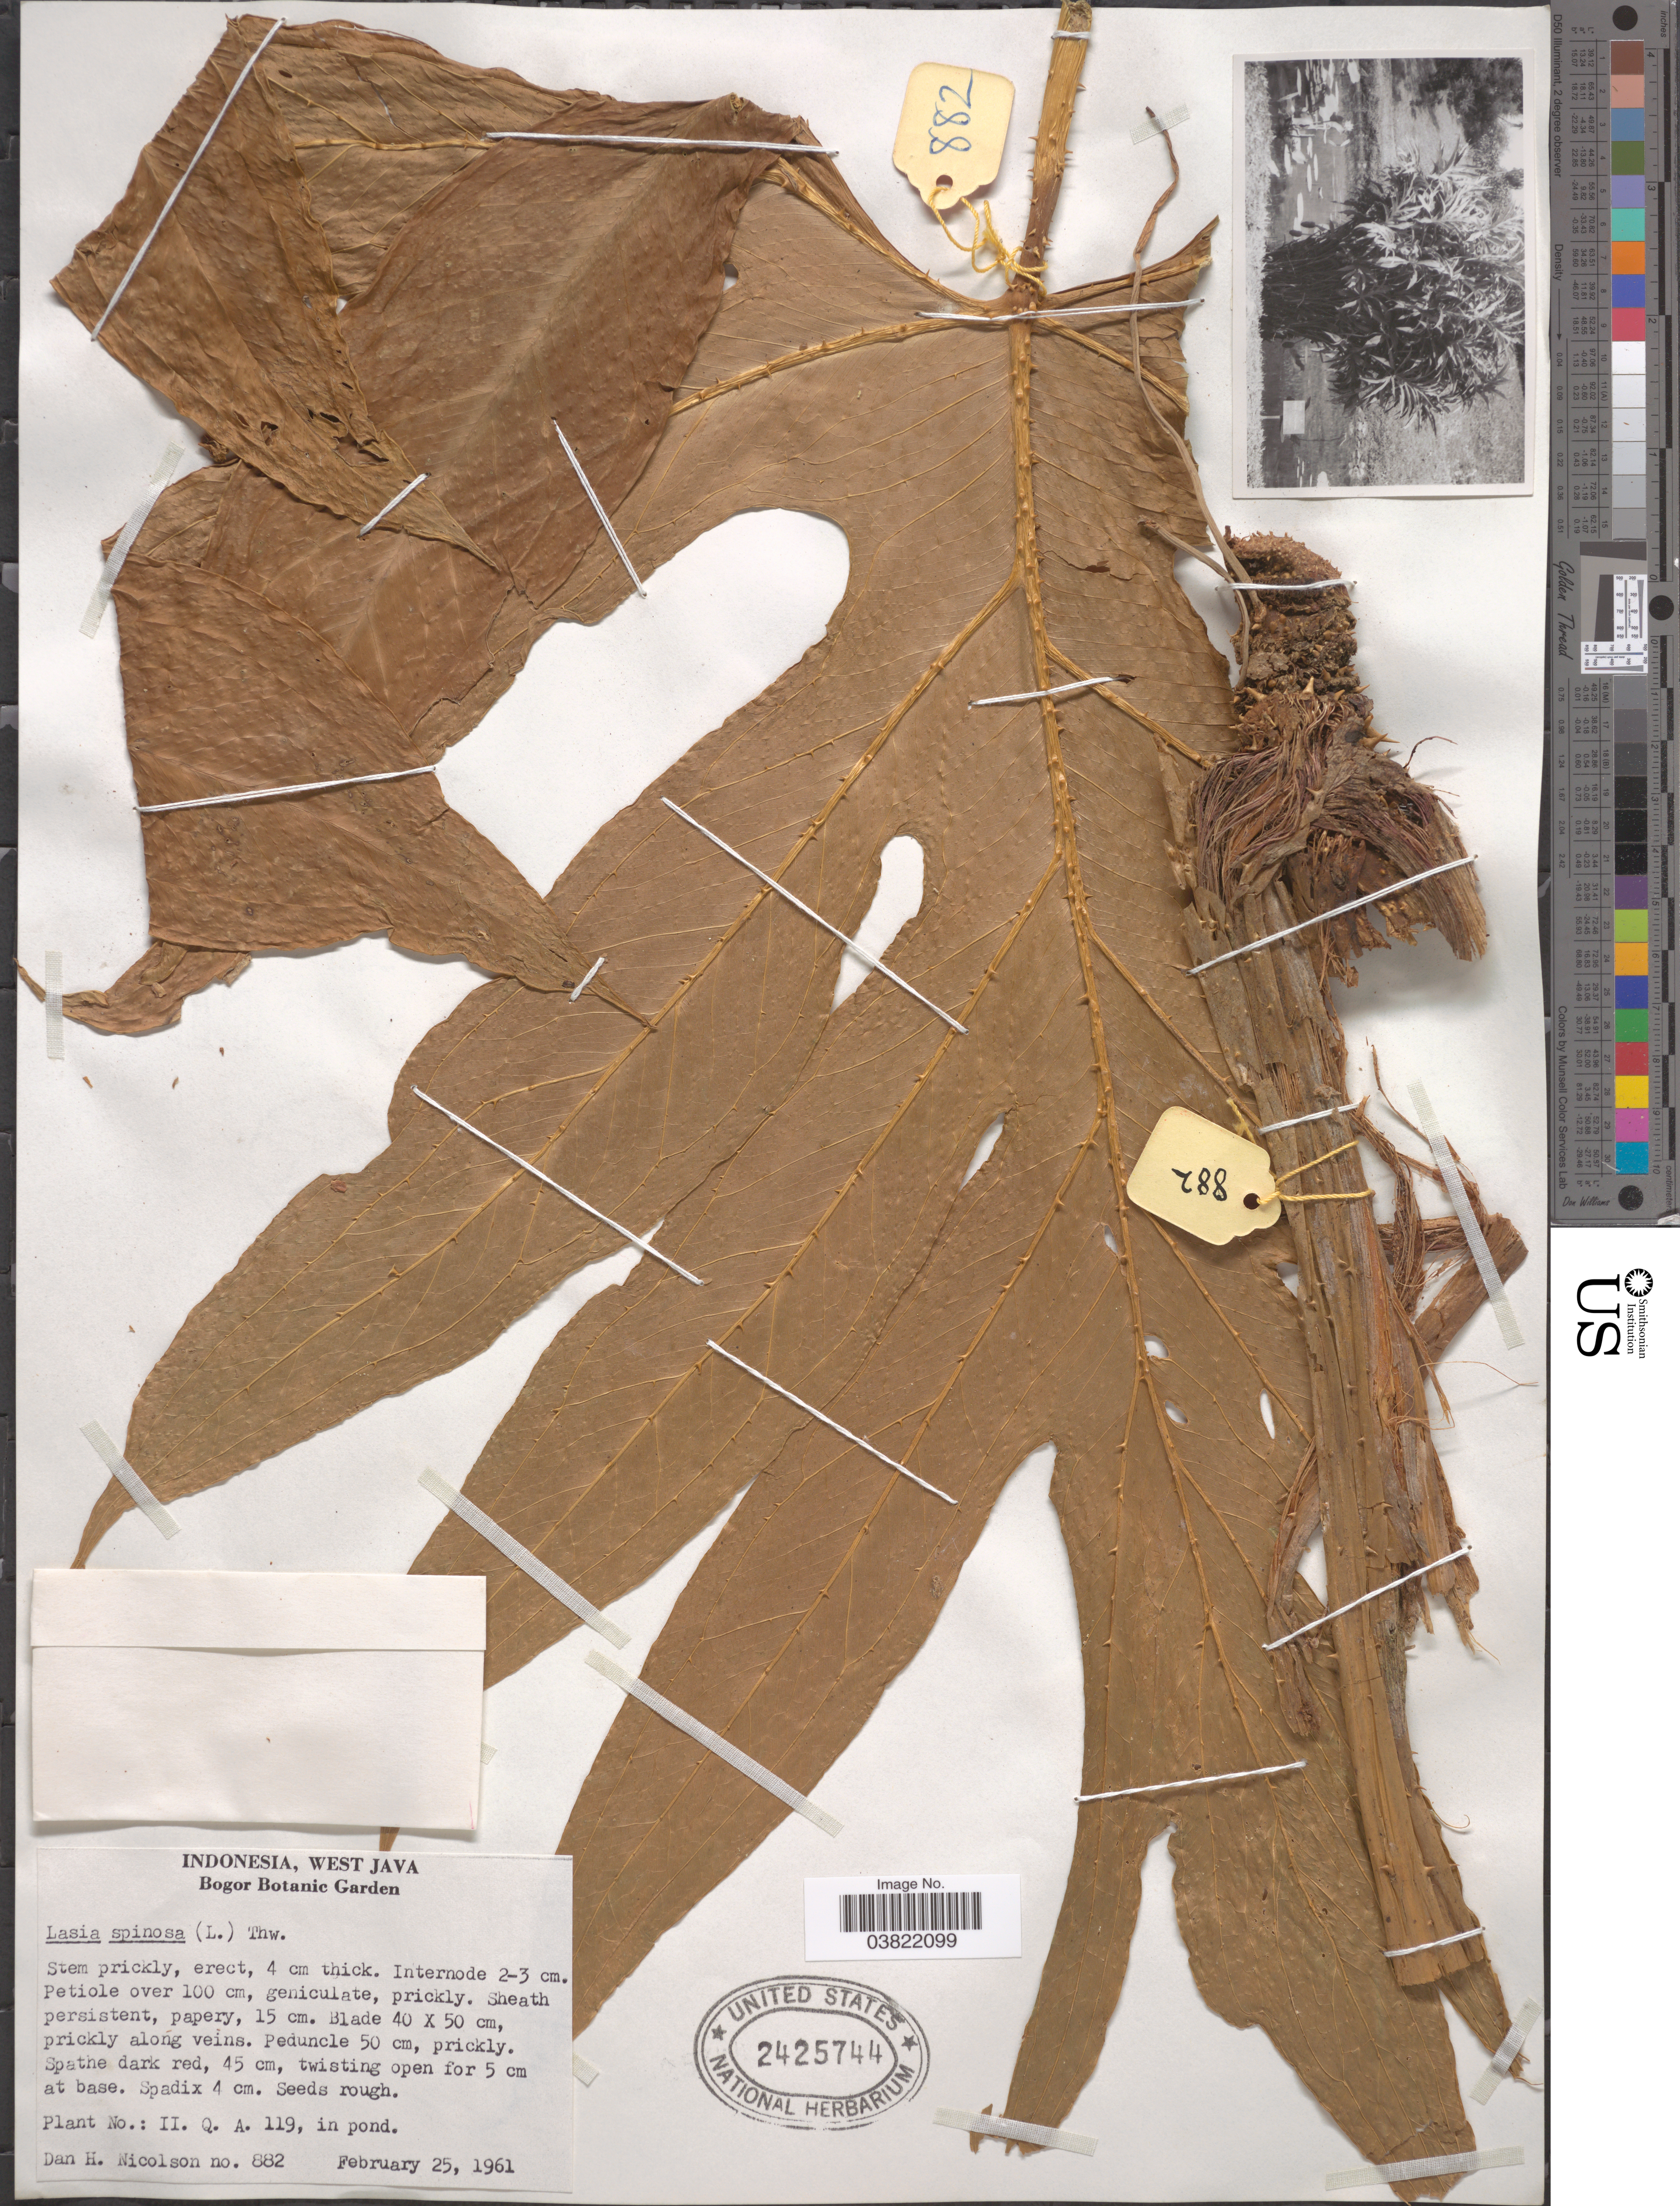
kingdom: Plantae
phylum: Tracheophyta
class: Liliopsida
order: Alismatales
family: Araceae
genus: Lasia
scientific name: Lasia spinosa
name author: (L.) Thwaites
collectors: D. H. Nicolson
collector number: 882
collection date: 1961-02-25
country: Indonesia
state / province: Java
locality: West Java, Bogor Botanic Garden.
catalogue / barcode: US 2425744